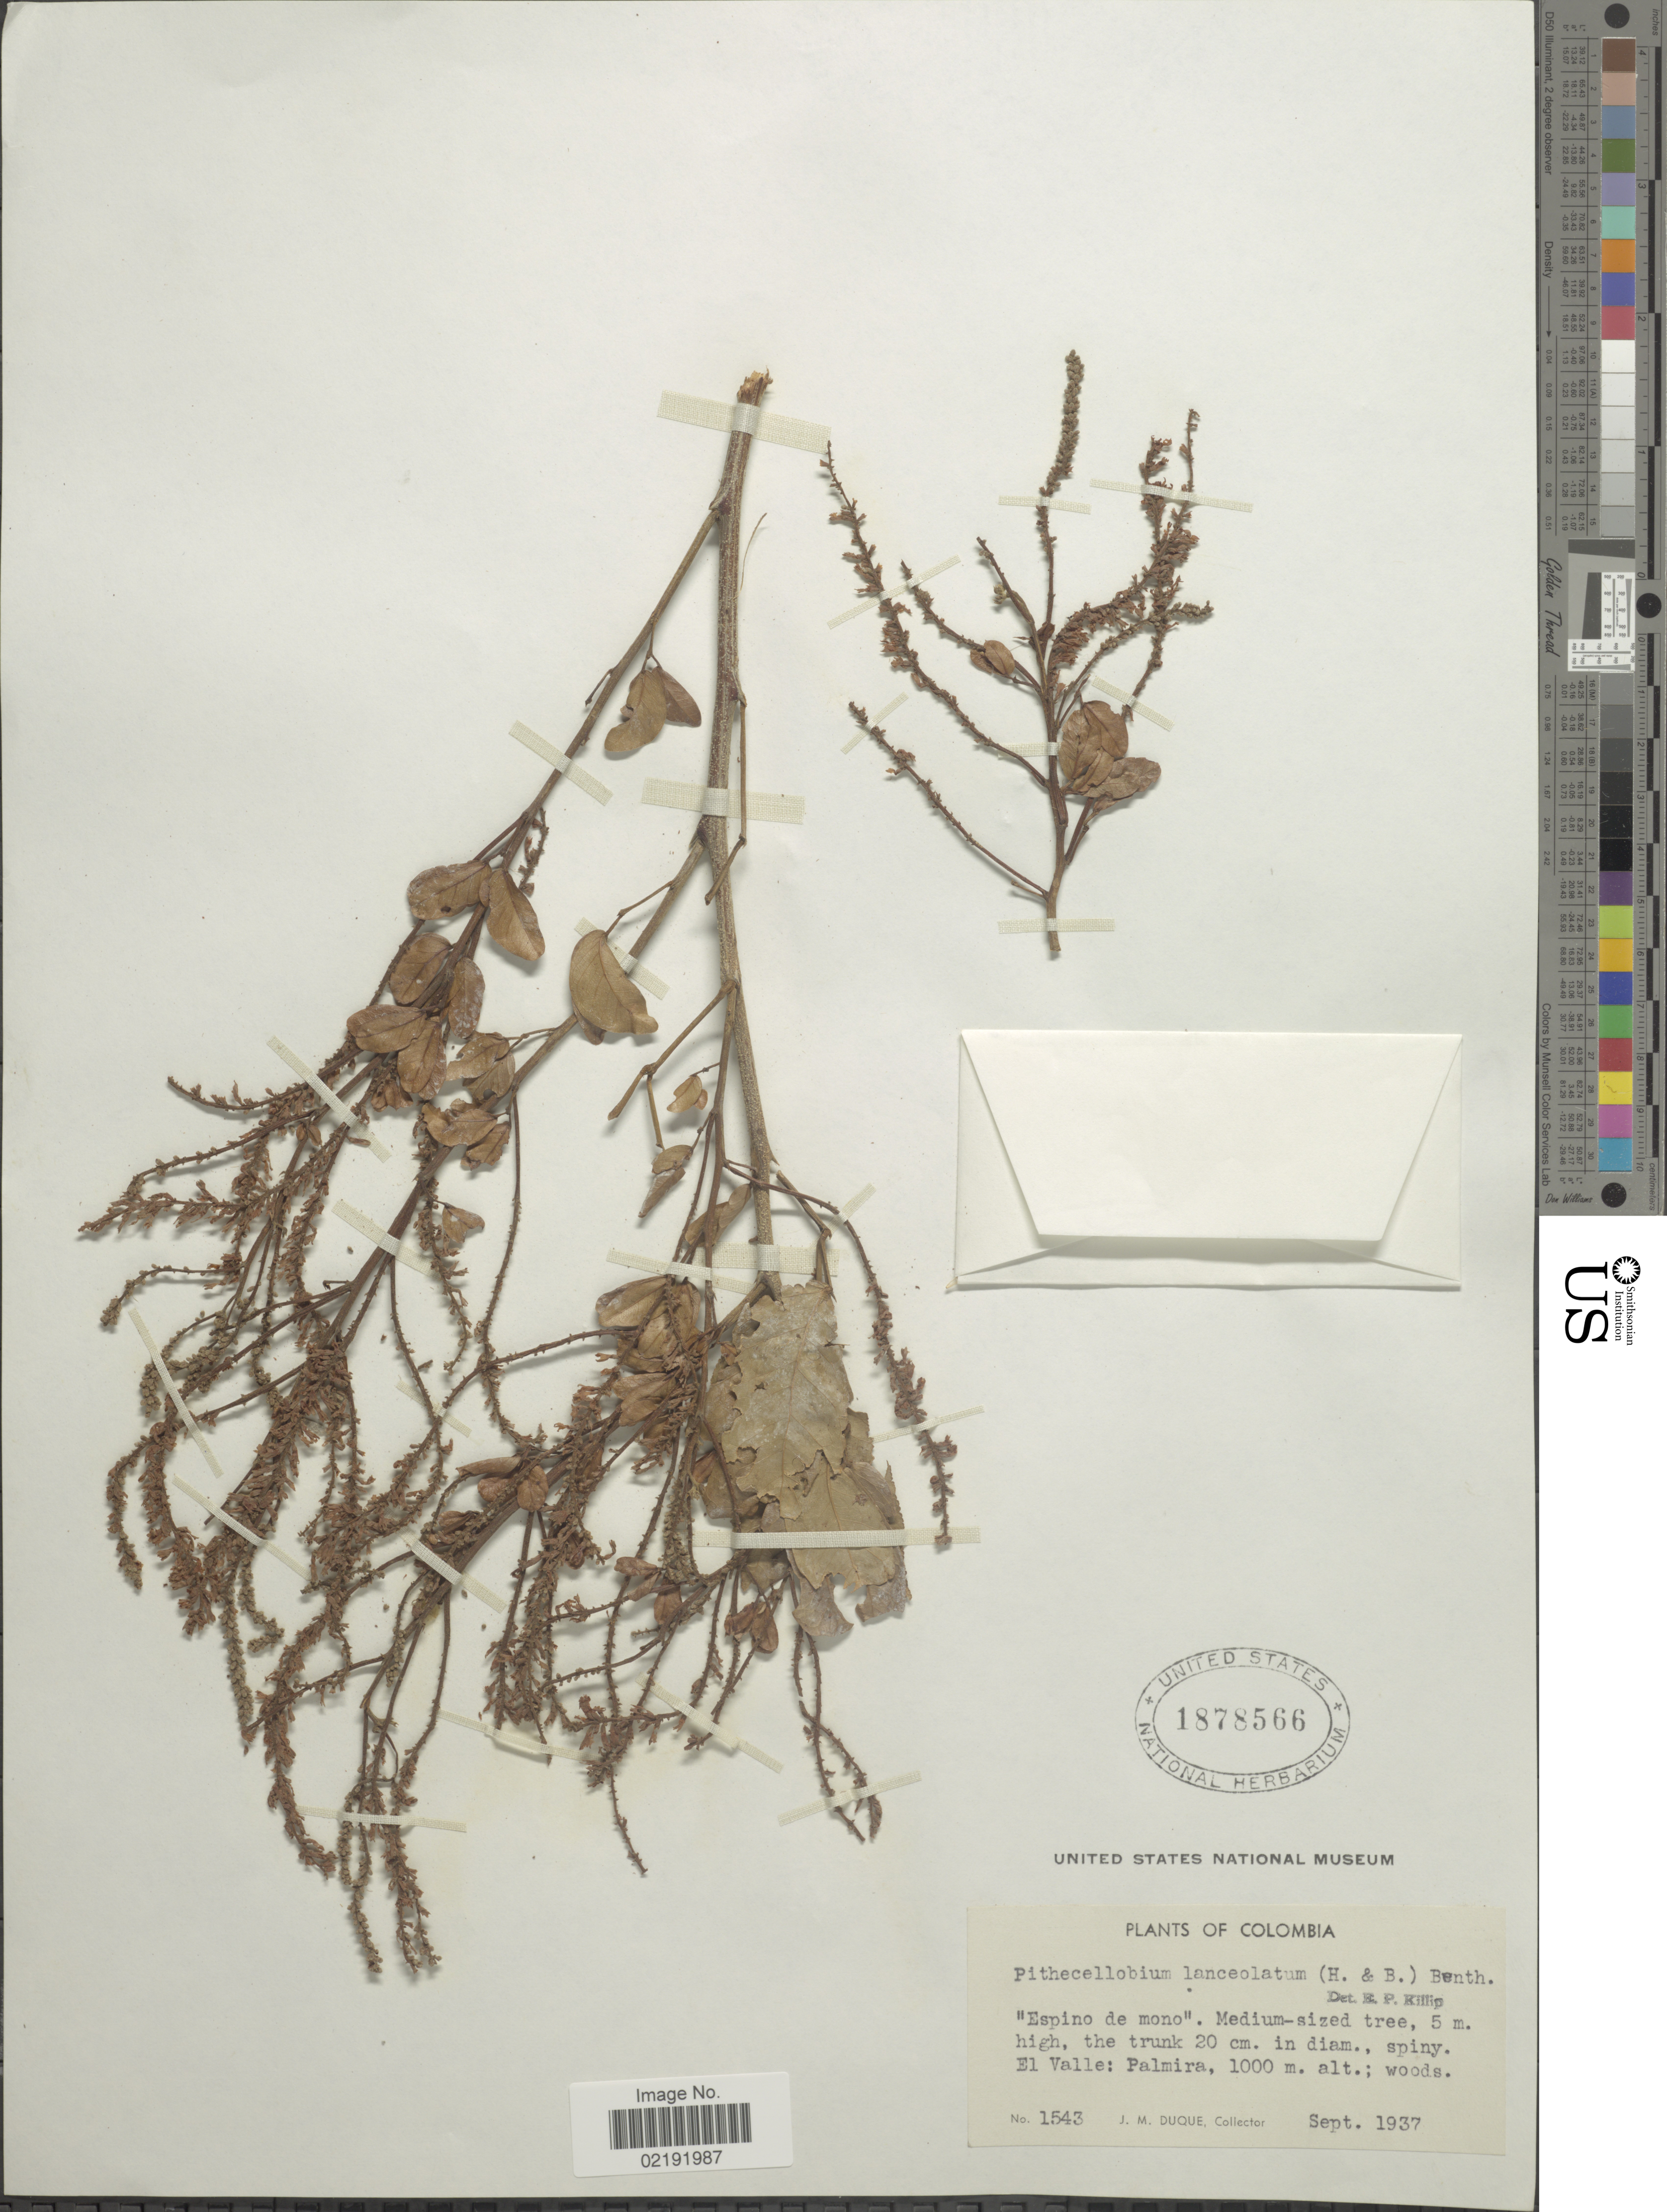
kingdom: Plantae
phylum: Tracheophyta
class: Magnoliopsida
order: Fabales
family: Fabaceae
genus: Pithecellobium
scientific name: Pithecellobium lanceolatum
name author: (Humb. & Bonpl. ex Willd.) Benth.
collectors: J. Duque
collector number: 1543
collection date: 1937-09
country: Colombia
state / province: Valle del Cauca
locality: El Valle: Palmira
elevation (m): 1000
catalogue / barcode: US 1878566